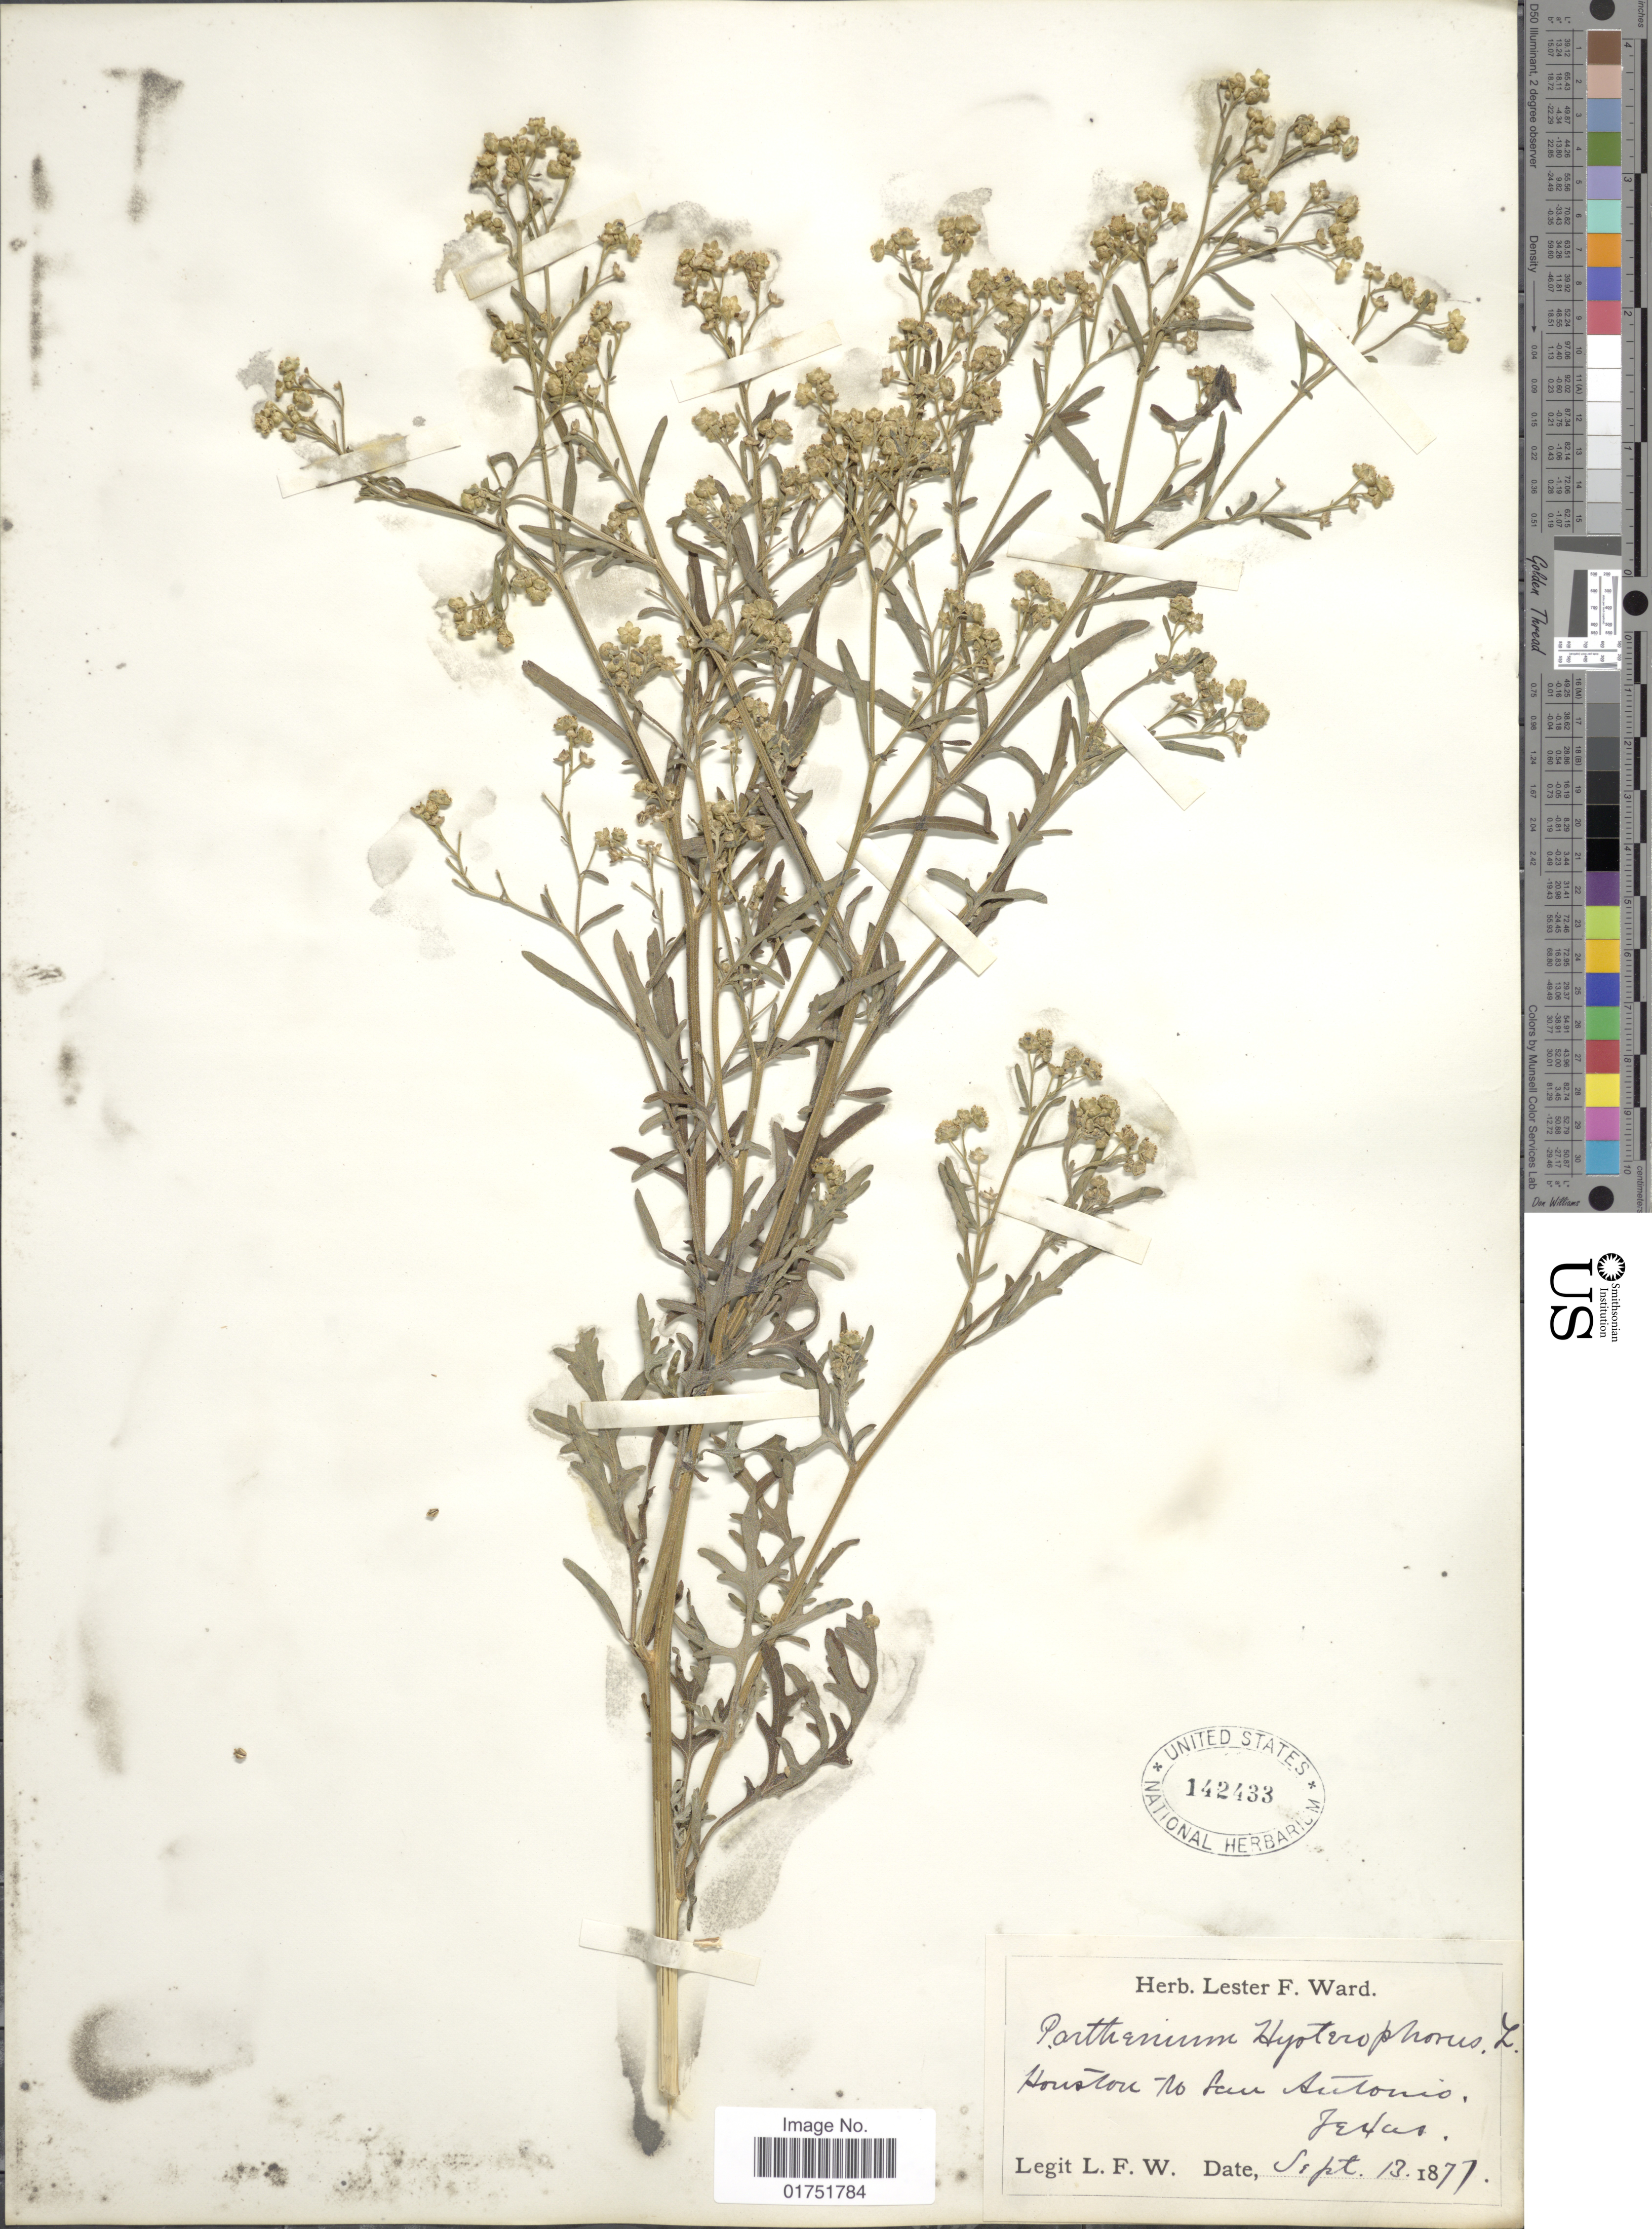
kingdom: Plantae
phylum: Tracheophyta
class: Magnoliopsida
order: Asterales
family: Asteraceae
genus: Parthenium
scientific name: Parthenium hysterophorus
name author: L.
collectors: L. F. Ward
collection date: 1877-09-13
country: United States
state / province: Texas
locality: Houston to San Antonio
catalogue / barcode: US 142433